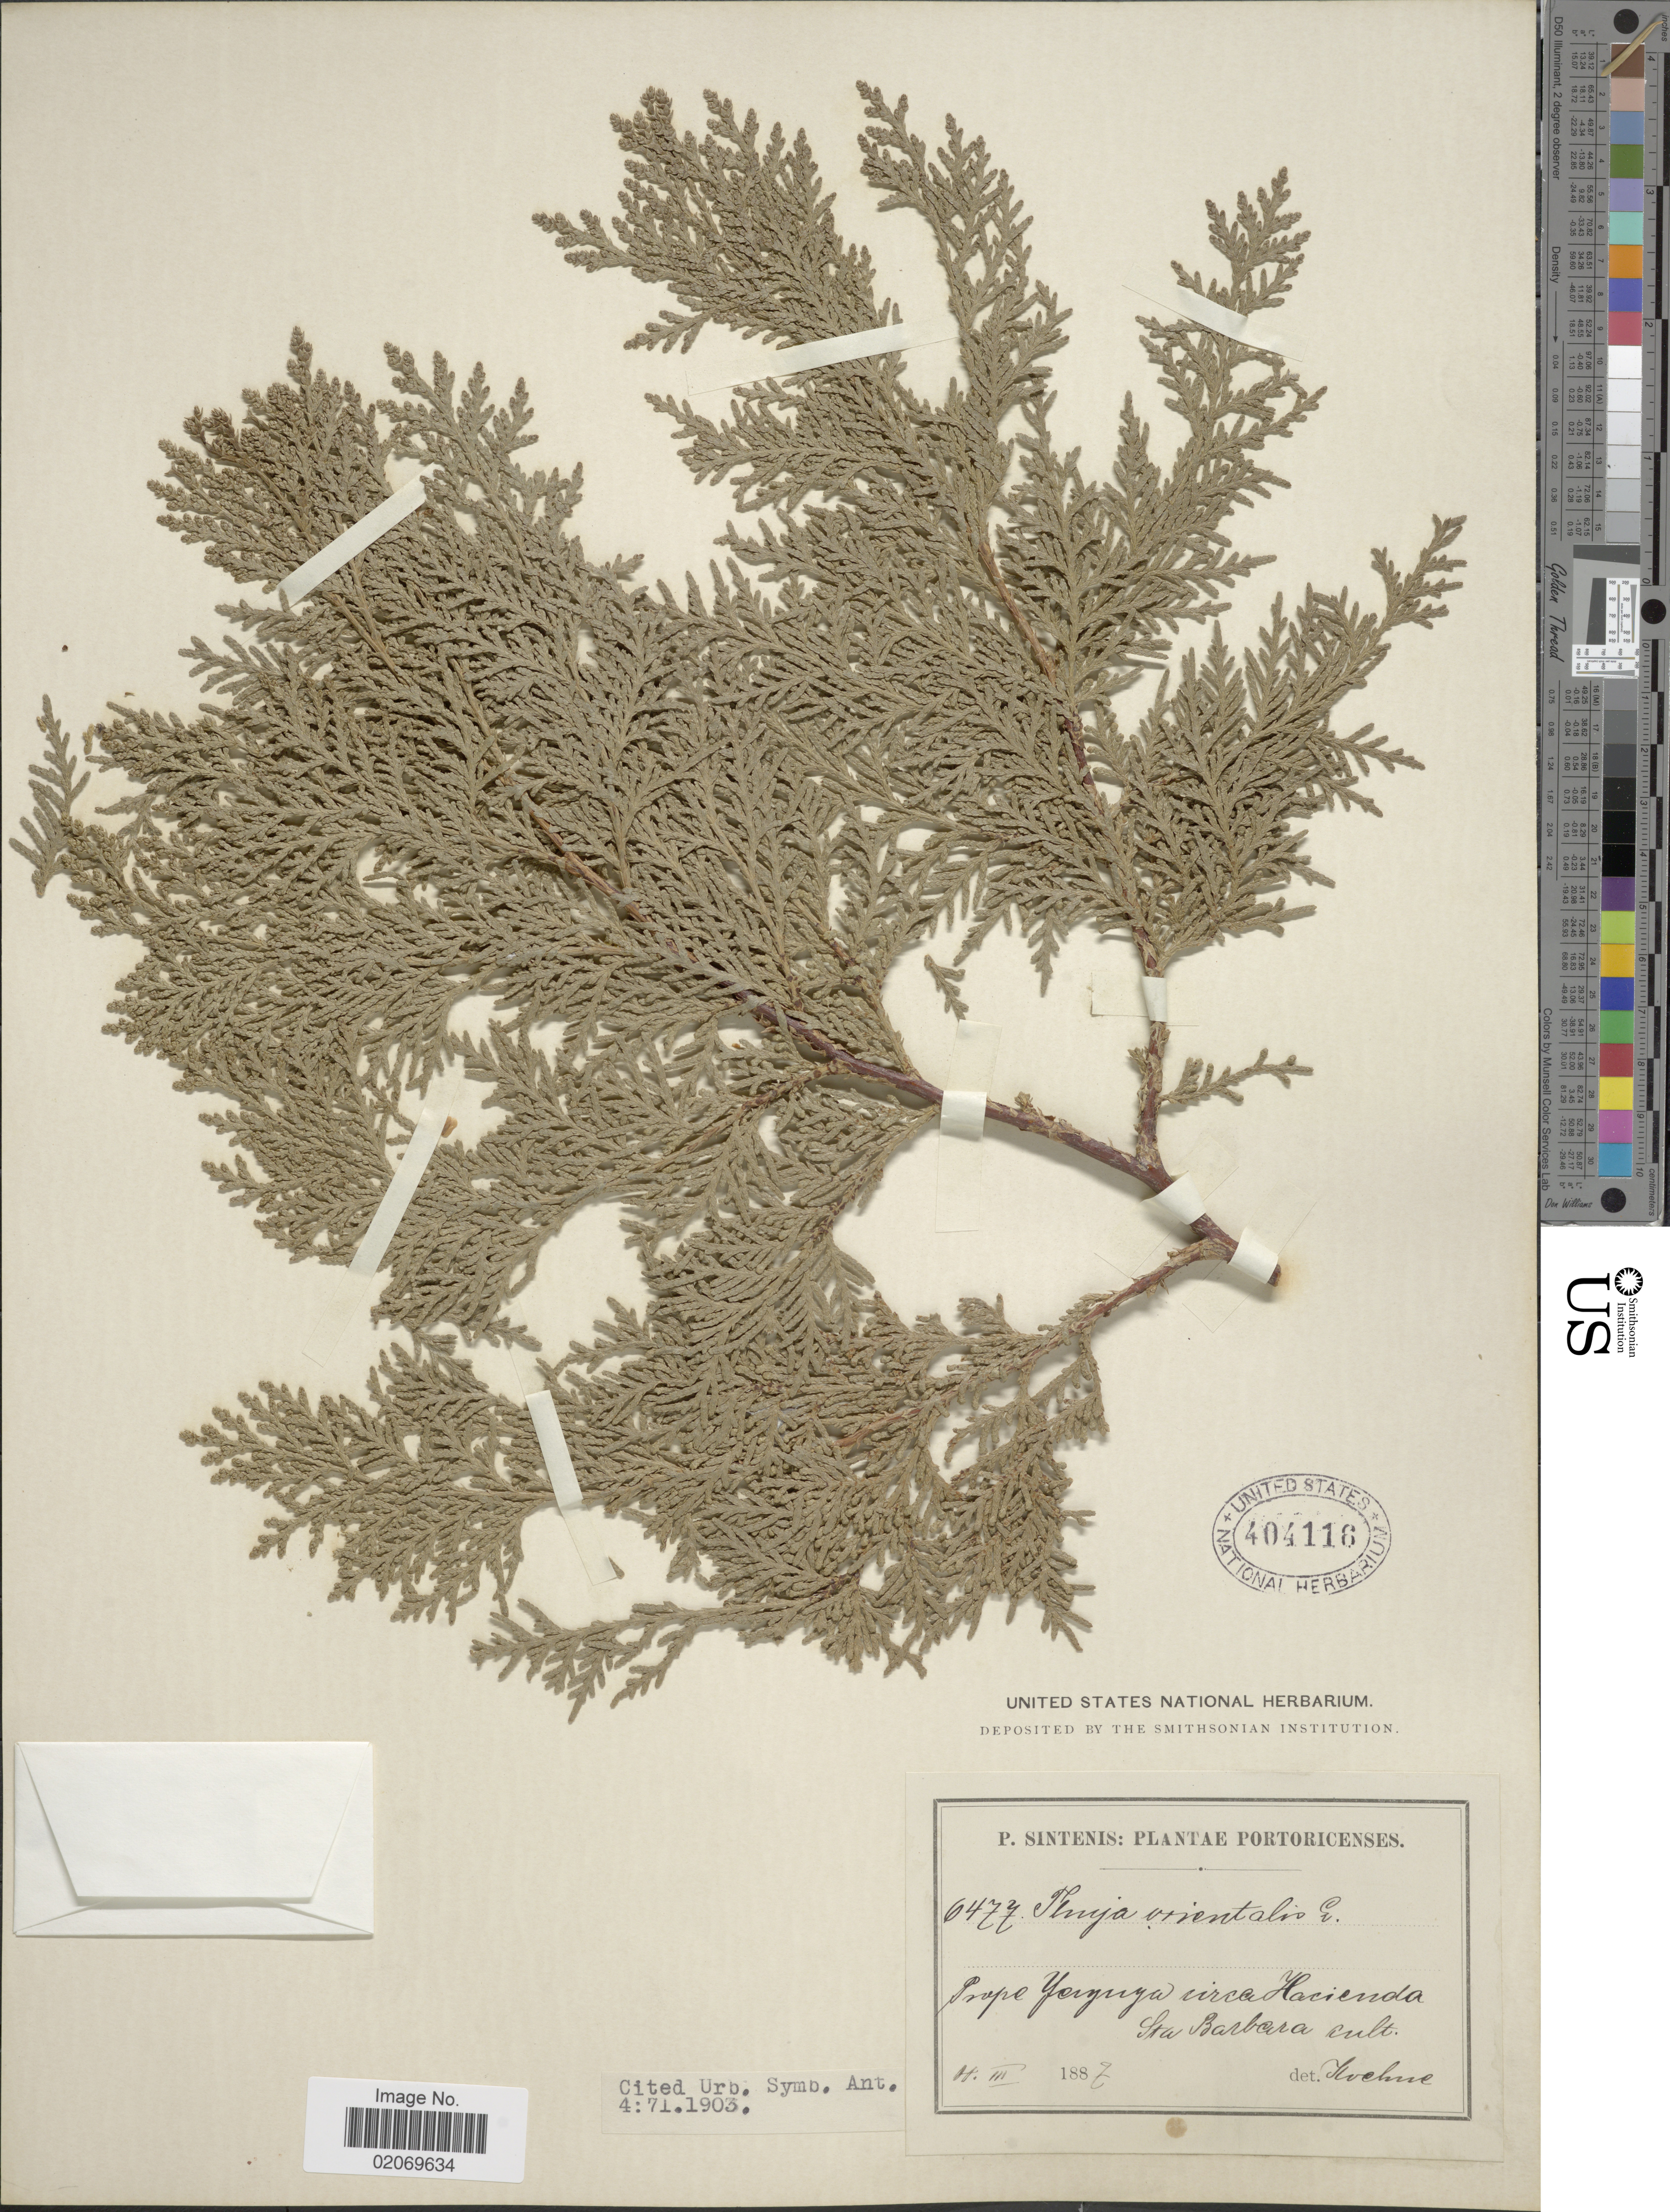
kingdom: Plantae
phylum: Tracheophyta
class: Pinopsida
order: Pinales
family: Cupressaceae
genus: Thuja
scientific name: Thuja orientalis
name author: L.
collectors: P. Sintenis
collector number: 6477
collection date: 1887-03-04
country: Puerto Rico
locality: Prope Yeryuga circa Hacienda Sta Barbara Cult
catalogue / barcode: US 404116